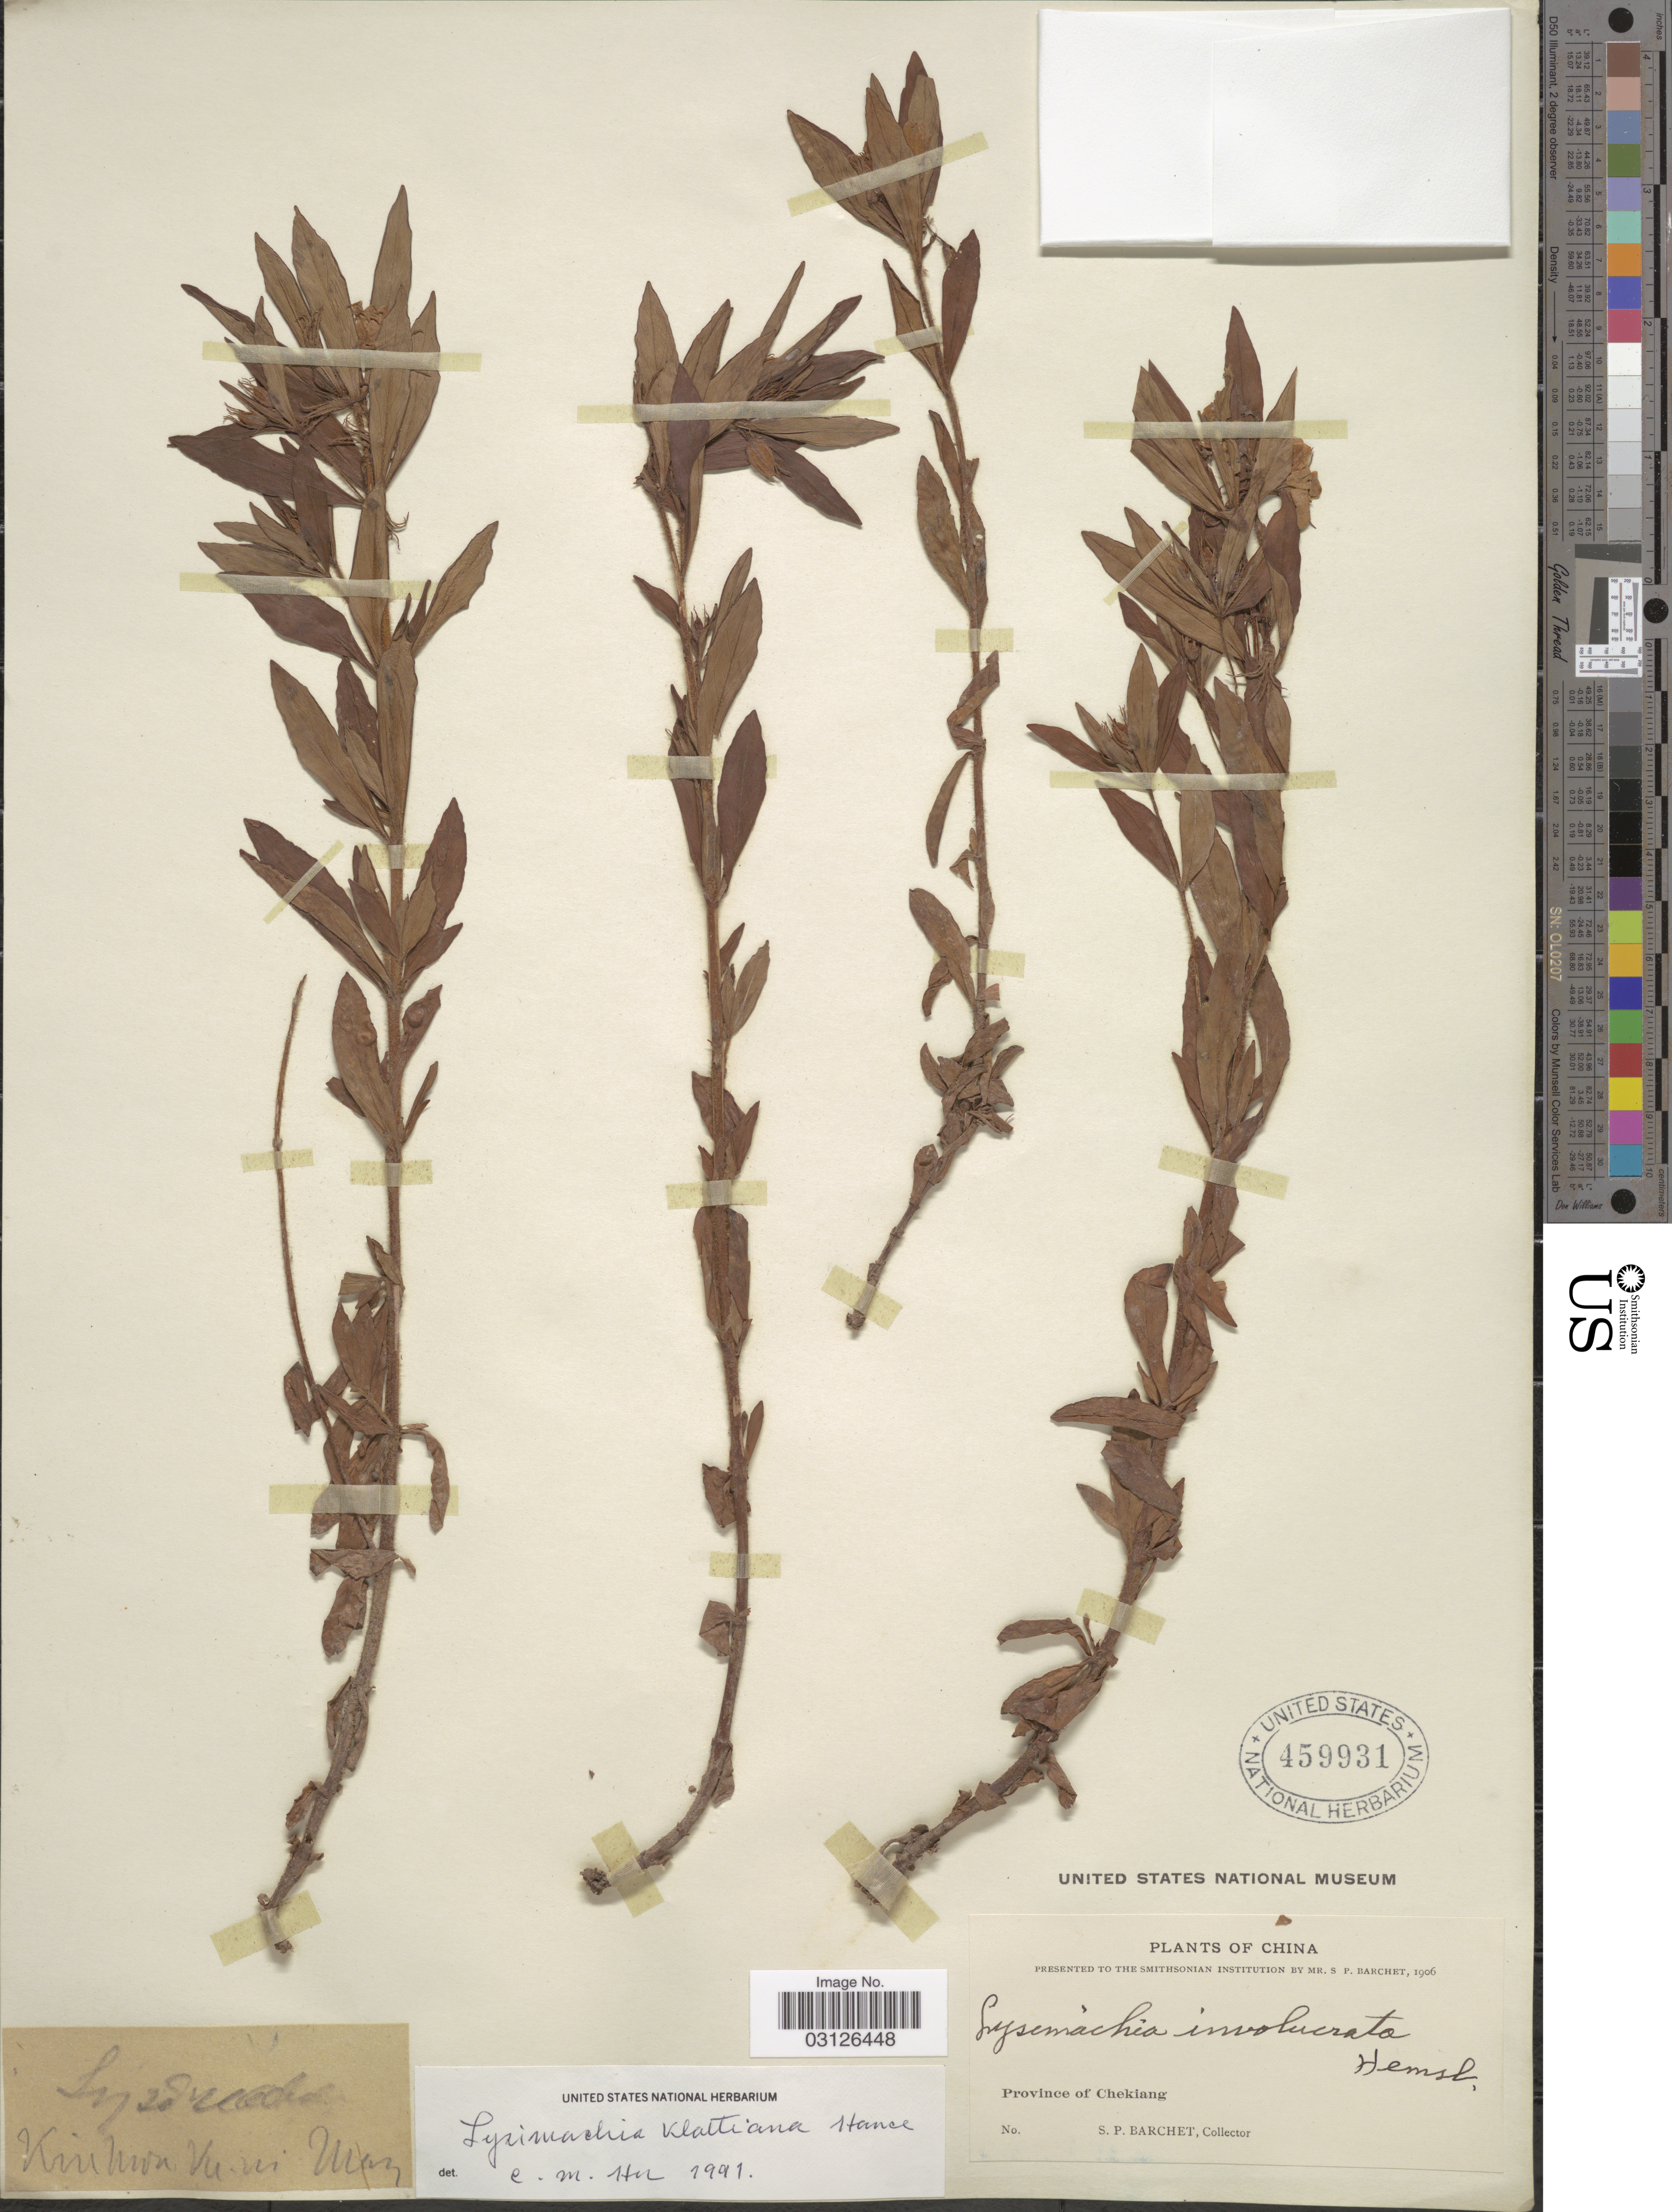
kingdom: Plantae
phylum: Tracheophyta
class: Magnoliopsida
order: Ericales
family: Primulaceae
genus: Lysimachia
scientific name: Lysimachia klattiana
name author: Hance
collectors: S. P. Barchet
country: China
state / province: Zhejiang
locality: Province of Chekiang.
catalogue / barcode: US 459931